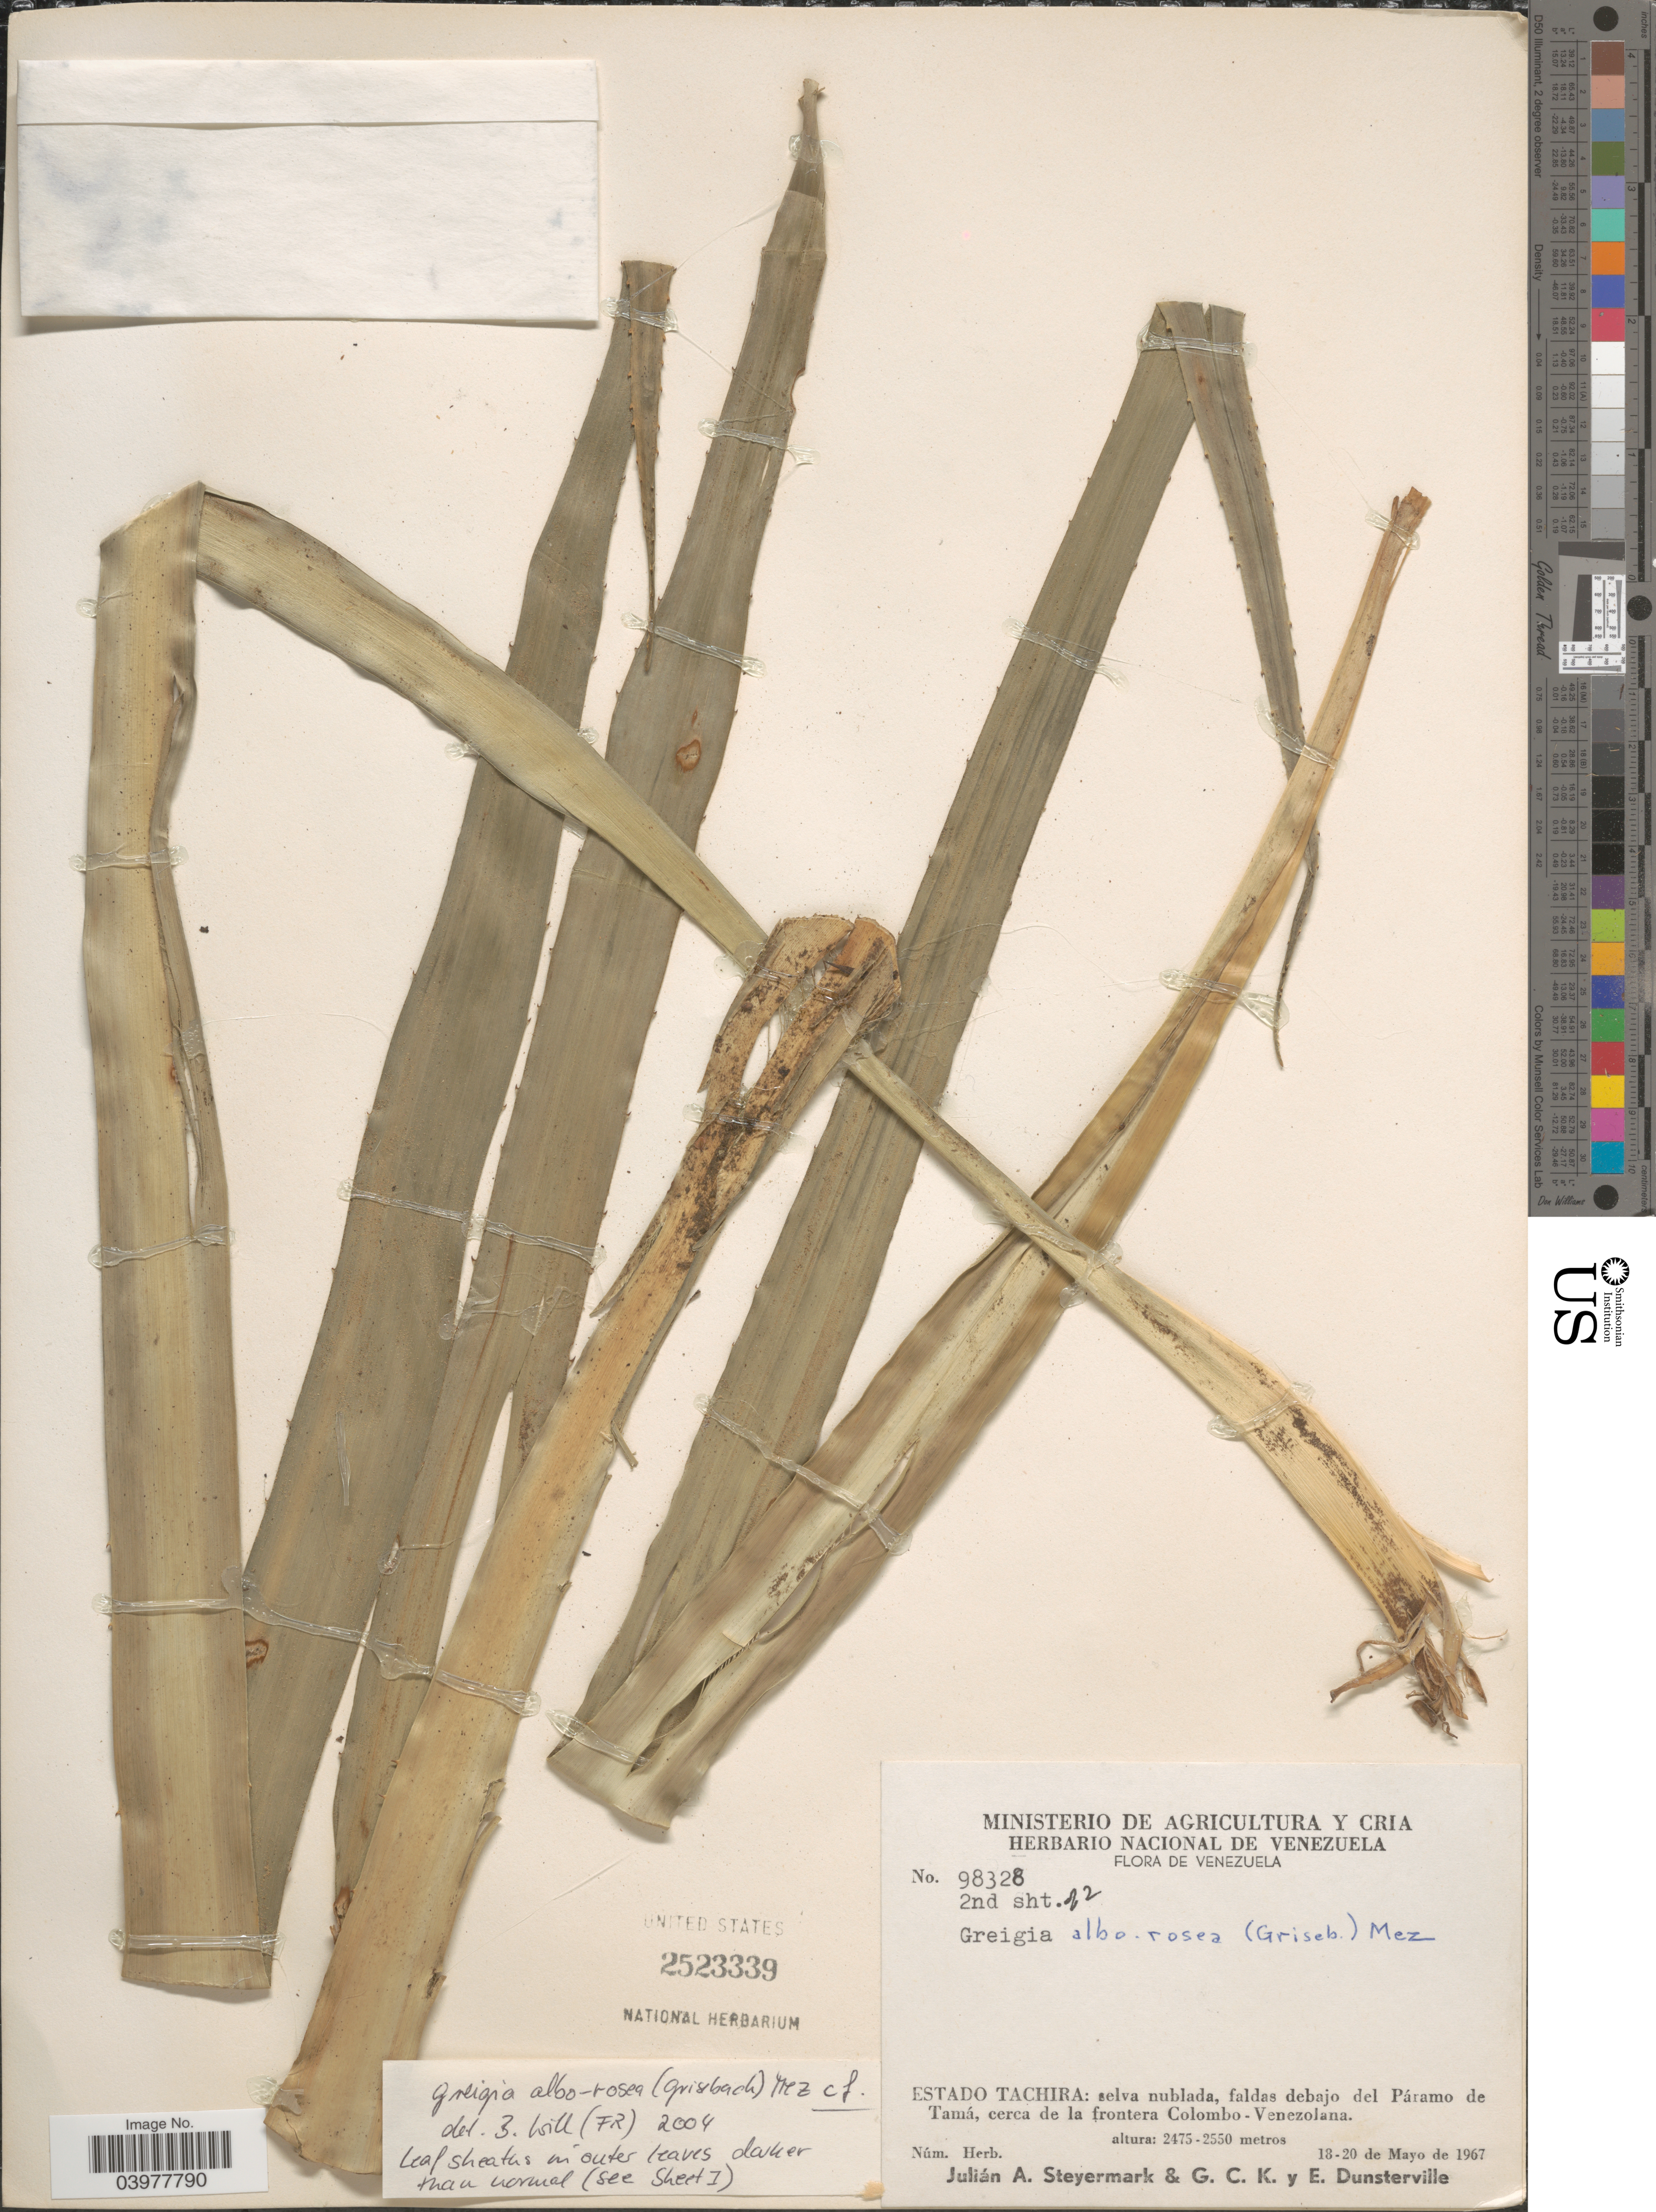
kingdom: Plantae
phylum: Tracheophyta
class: Liliopsida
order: Poales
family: Bromeliaceae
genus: Greigia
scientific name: Greigia alborosea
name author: Mez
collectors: J. Steyermark, G. C. K. Dunsterville & E. Dunsterville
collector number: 98328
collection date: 1967-05-18/1967-05-20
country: Venezuela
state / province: Tachira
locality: Selva nublada, faldas debajo del Páramo de Tamá, cerca de la frontera Colombo-Venezolana.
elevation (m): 2475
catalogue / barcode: US 2523339